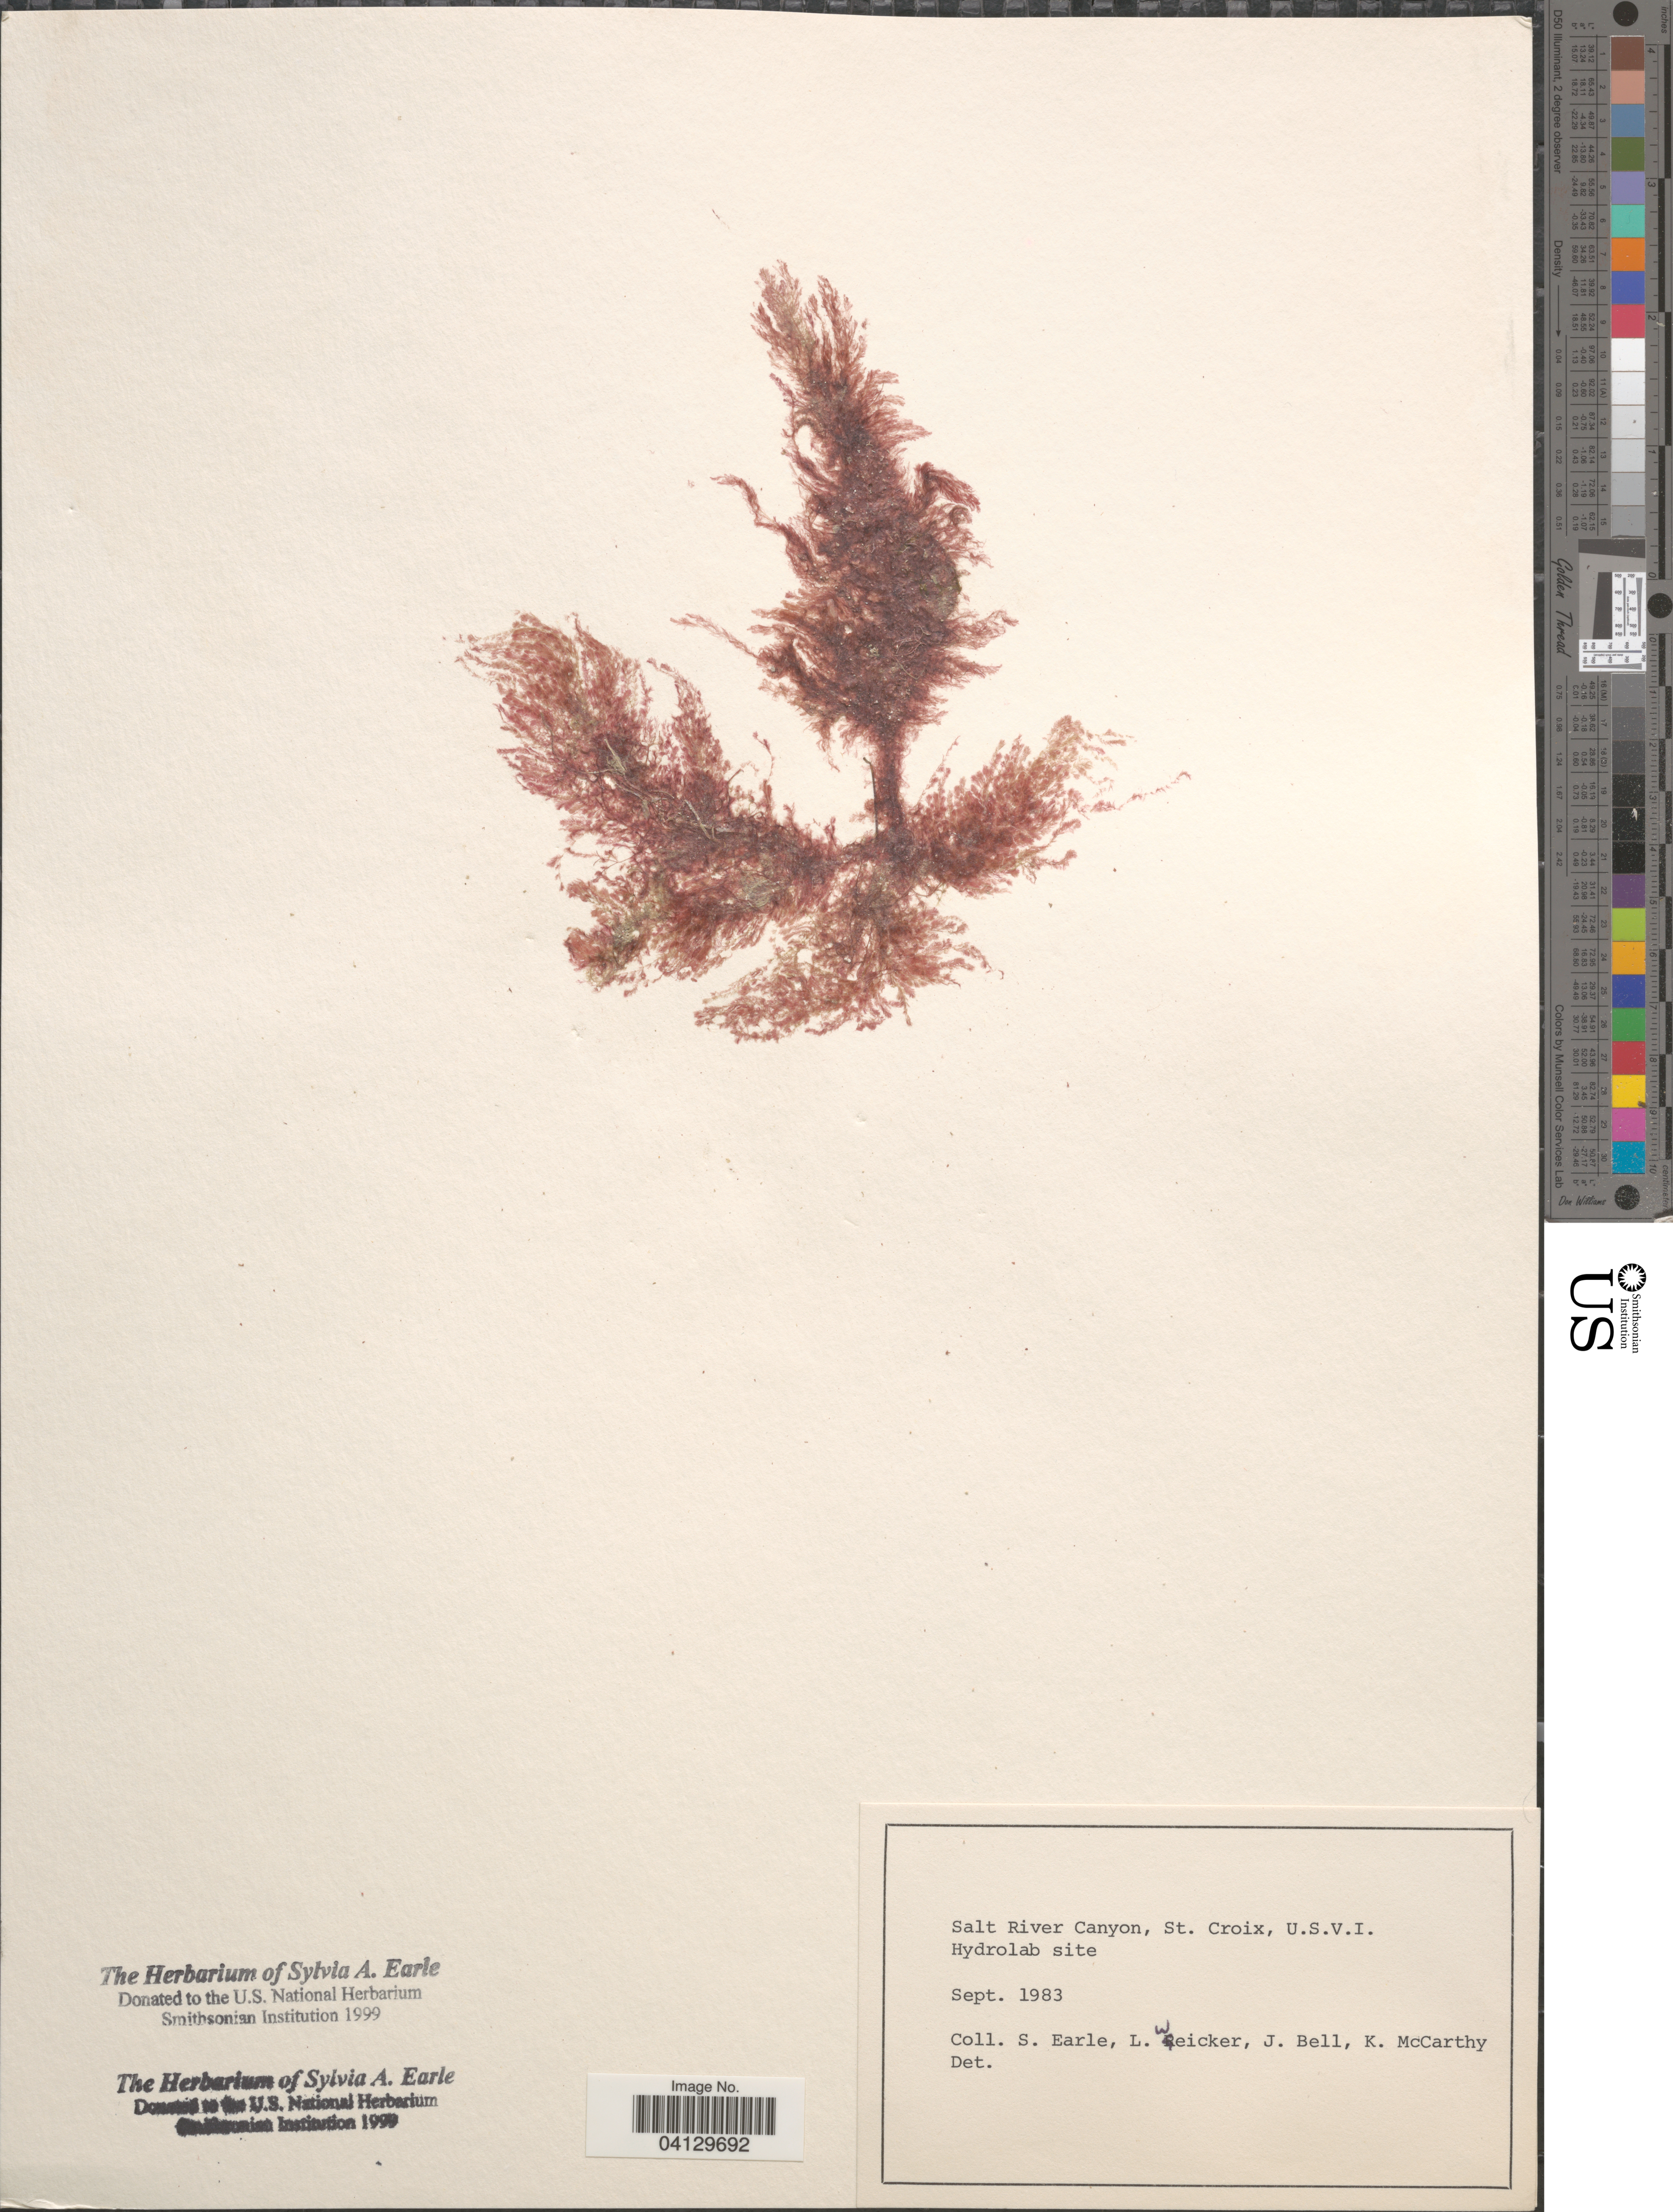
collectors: S. A. Earle, L. Weicker, J. Bell & K. McCarthy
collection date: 1983-09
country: U.S. Virgin Islands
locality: Salt River Canyon, St. Croix. Hydrolab site.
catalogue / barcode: US 328733